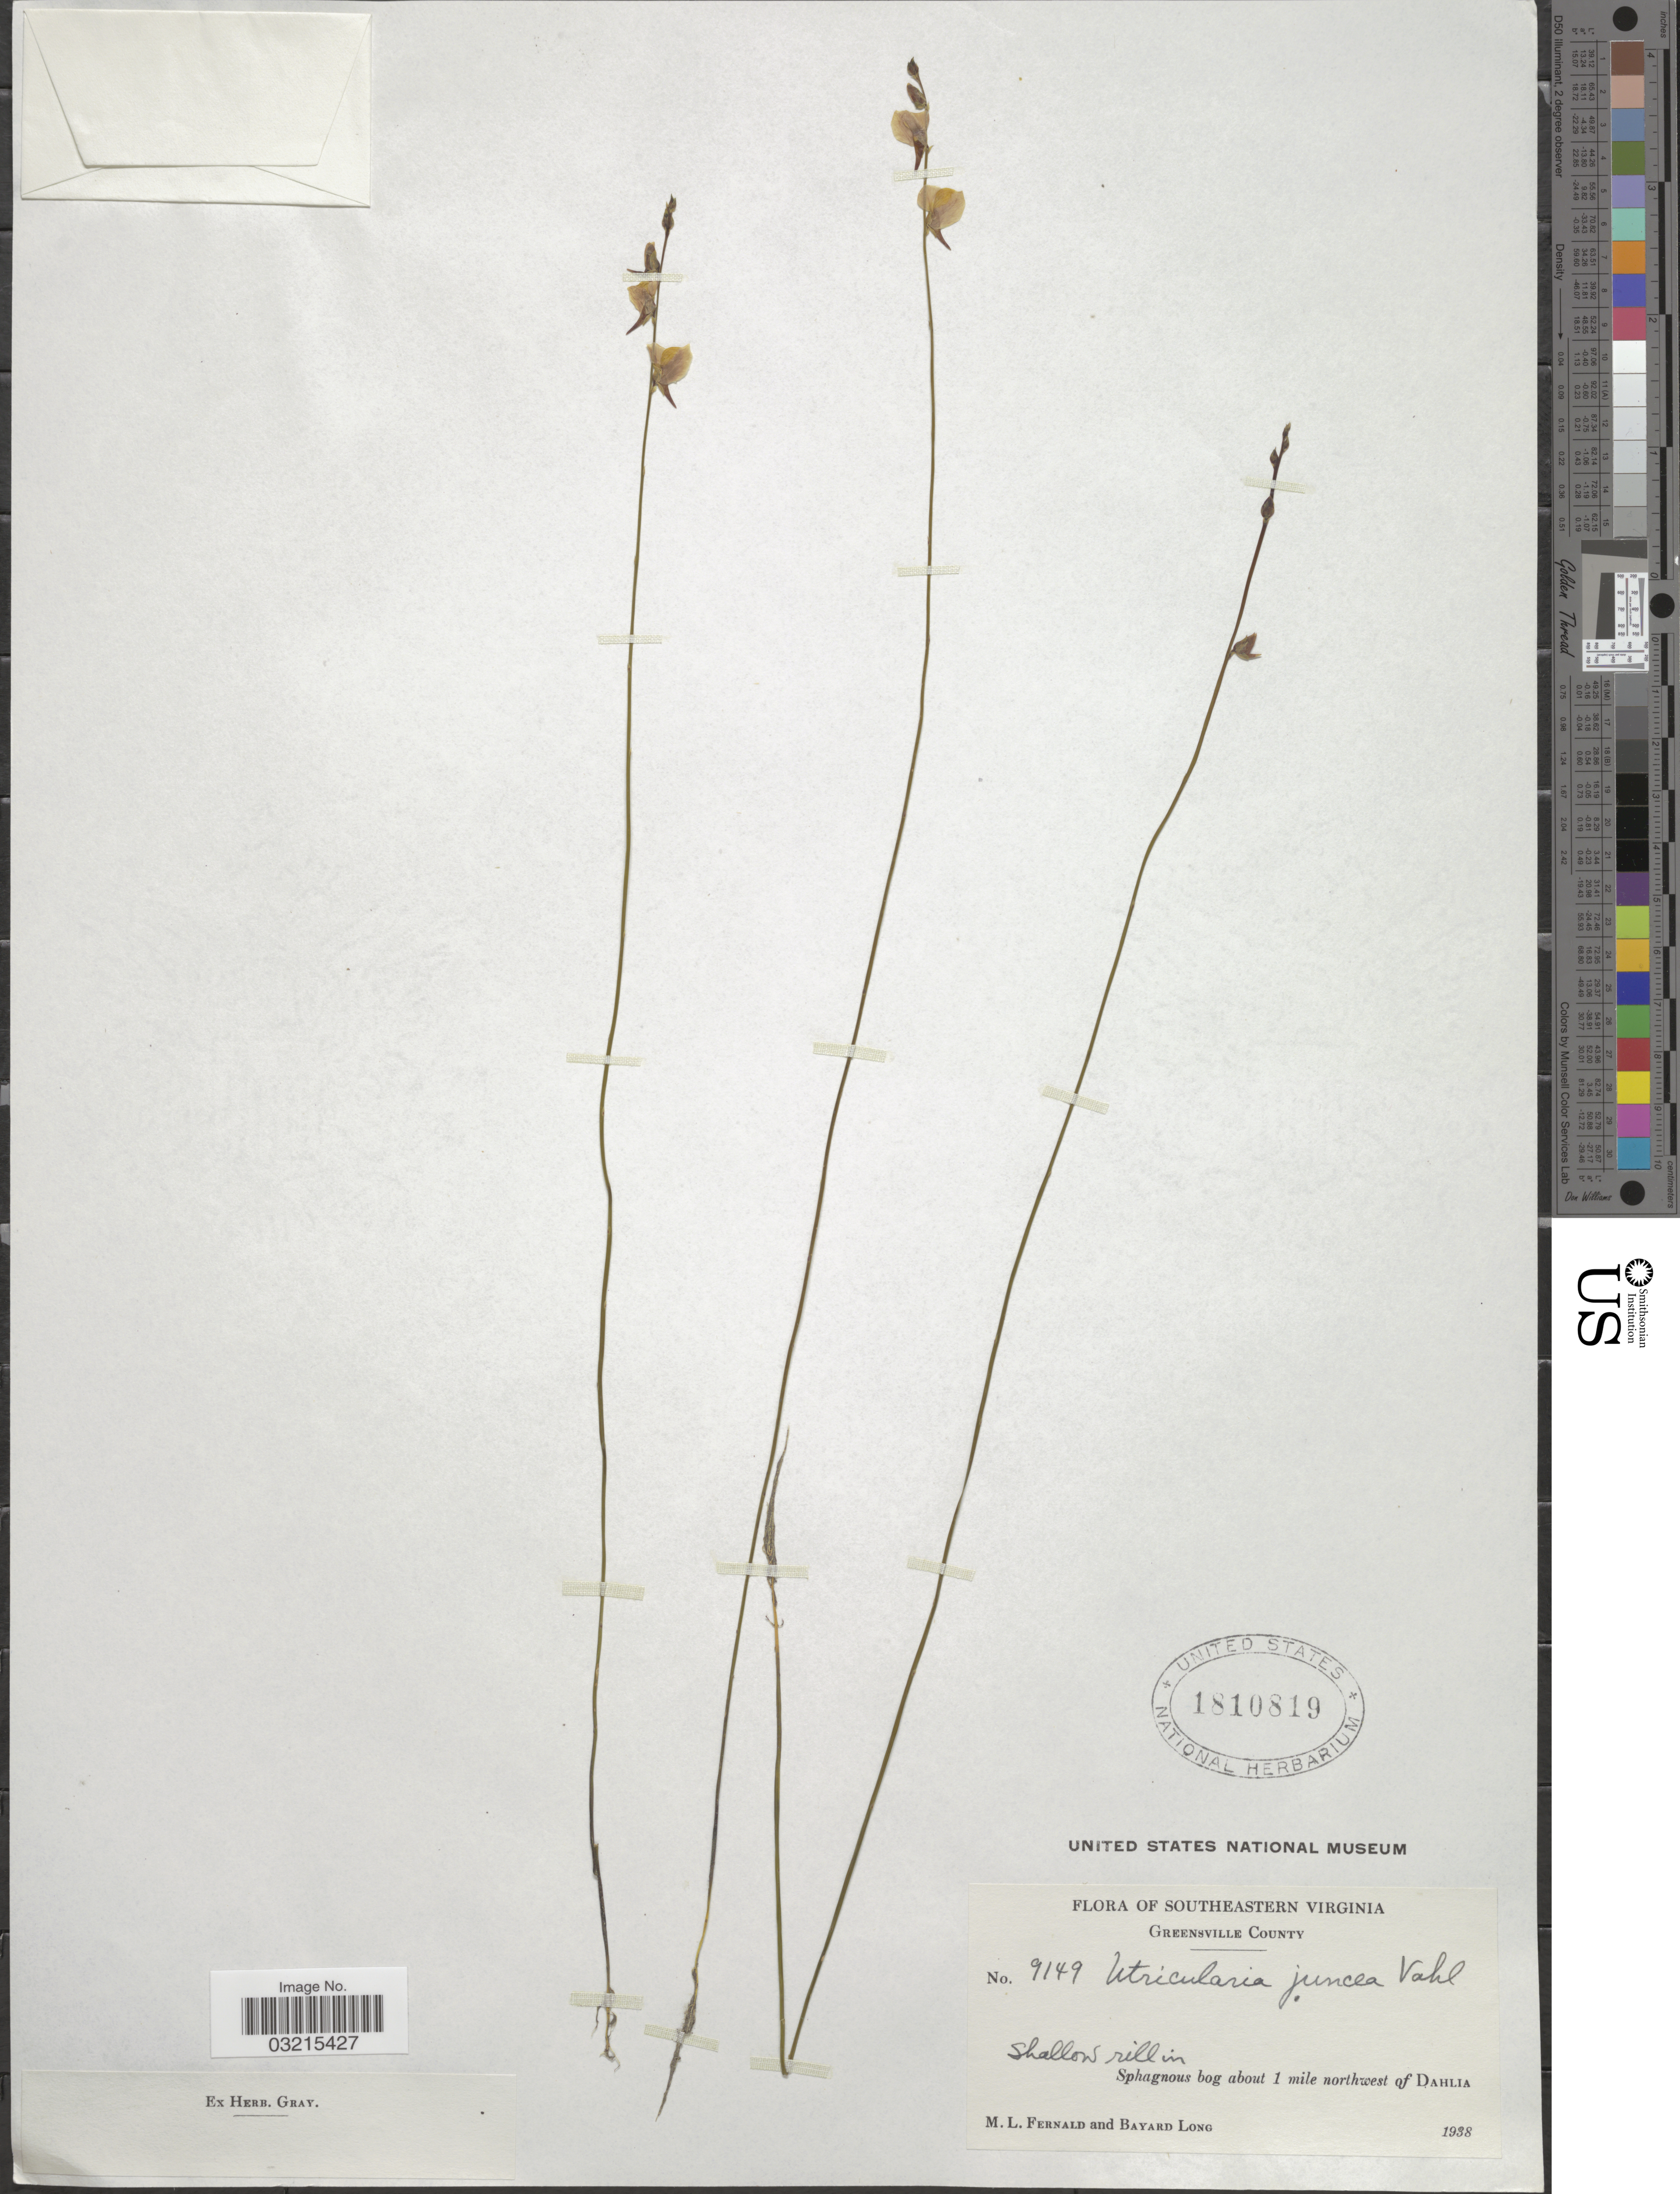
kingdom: Plantae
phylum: Tracheophyta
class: Magnoliopsida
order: Lamiales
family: Lentibulariaceae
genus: Utricularia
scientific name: Utricularia juncea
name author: Vahl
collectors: M. L. Fernald & B. Long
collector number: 9149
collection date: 1938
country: United States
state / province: Virginia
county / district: Greensville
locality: Southeastern Virginia. Greensville County. Sphagnous bog about 1 mile northwest of Dahlia.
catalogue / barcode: US 1810819